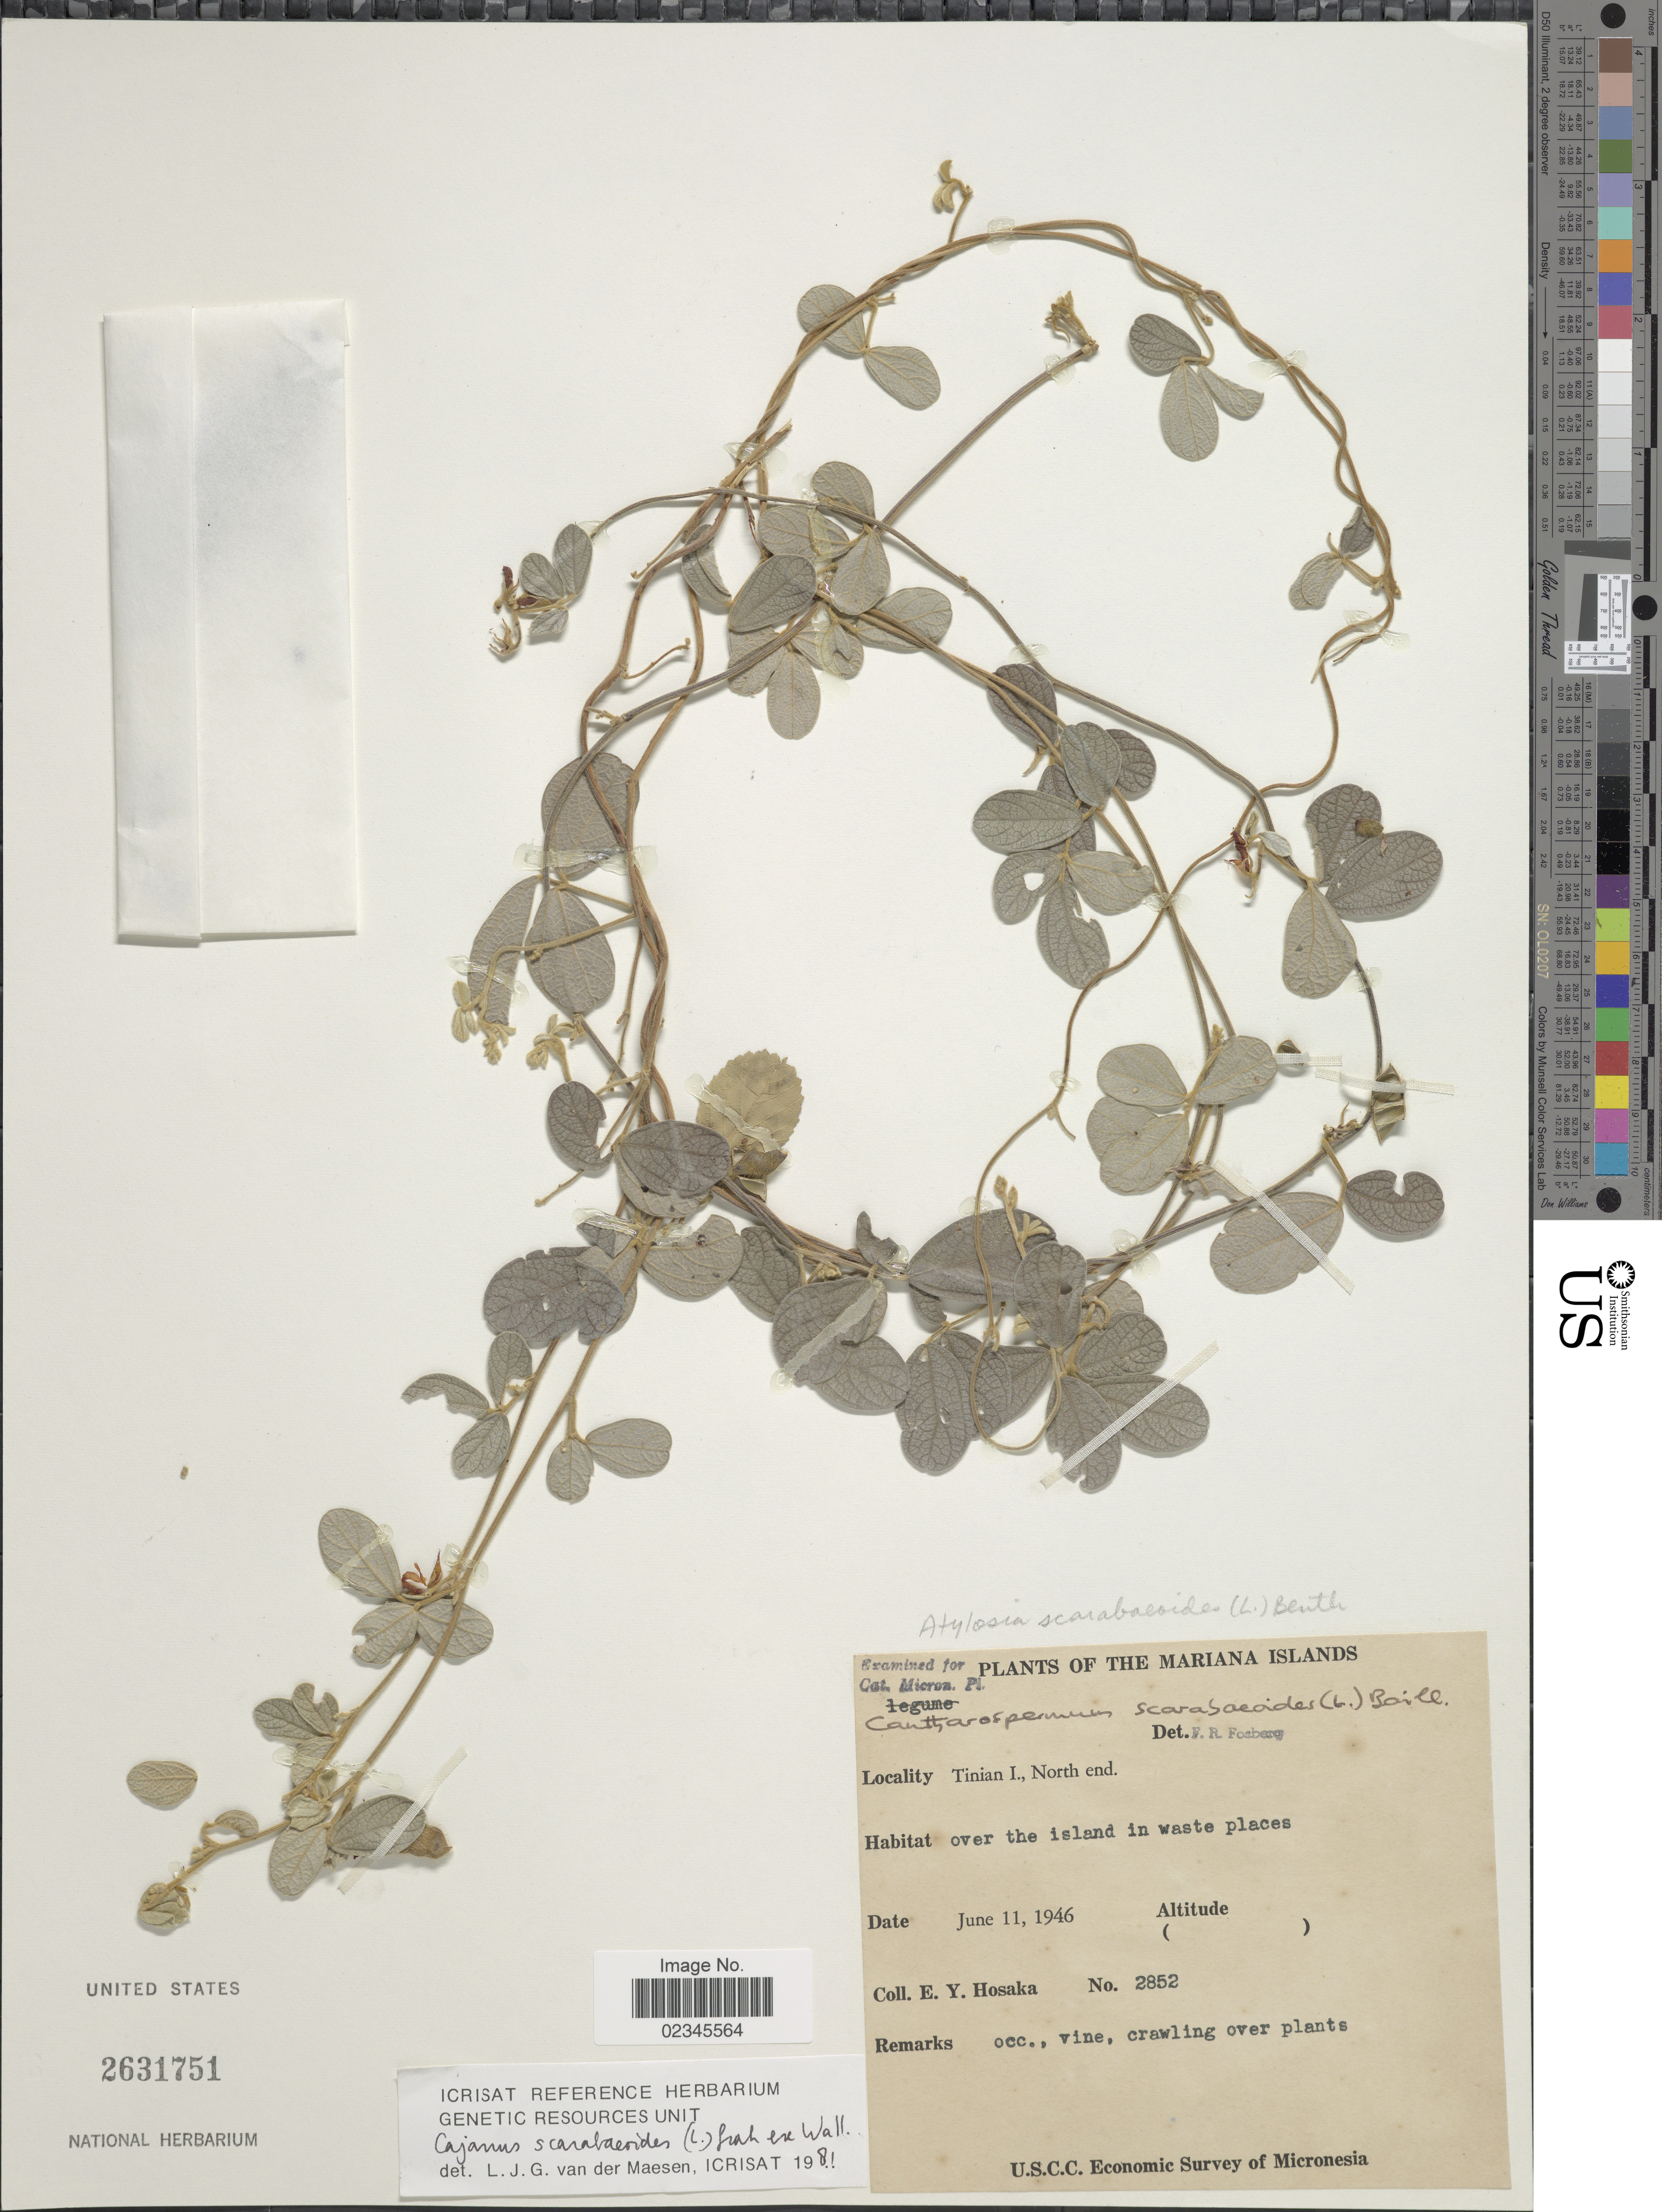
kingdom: Plantae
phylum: Tracheophyta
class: Magnoliopsida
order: Fabales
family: Fabaceae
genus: Cajanus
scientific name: Cajanus scarabaeoides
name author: (L.) Thou. ex Graham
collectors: E. Y. Hosaka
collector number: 2852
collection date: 1946-06-11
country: Northern Mariana Islands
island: Tinian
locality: Tinian I., north end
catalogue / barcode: US 2631751